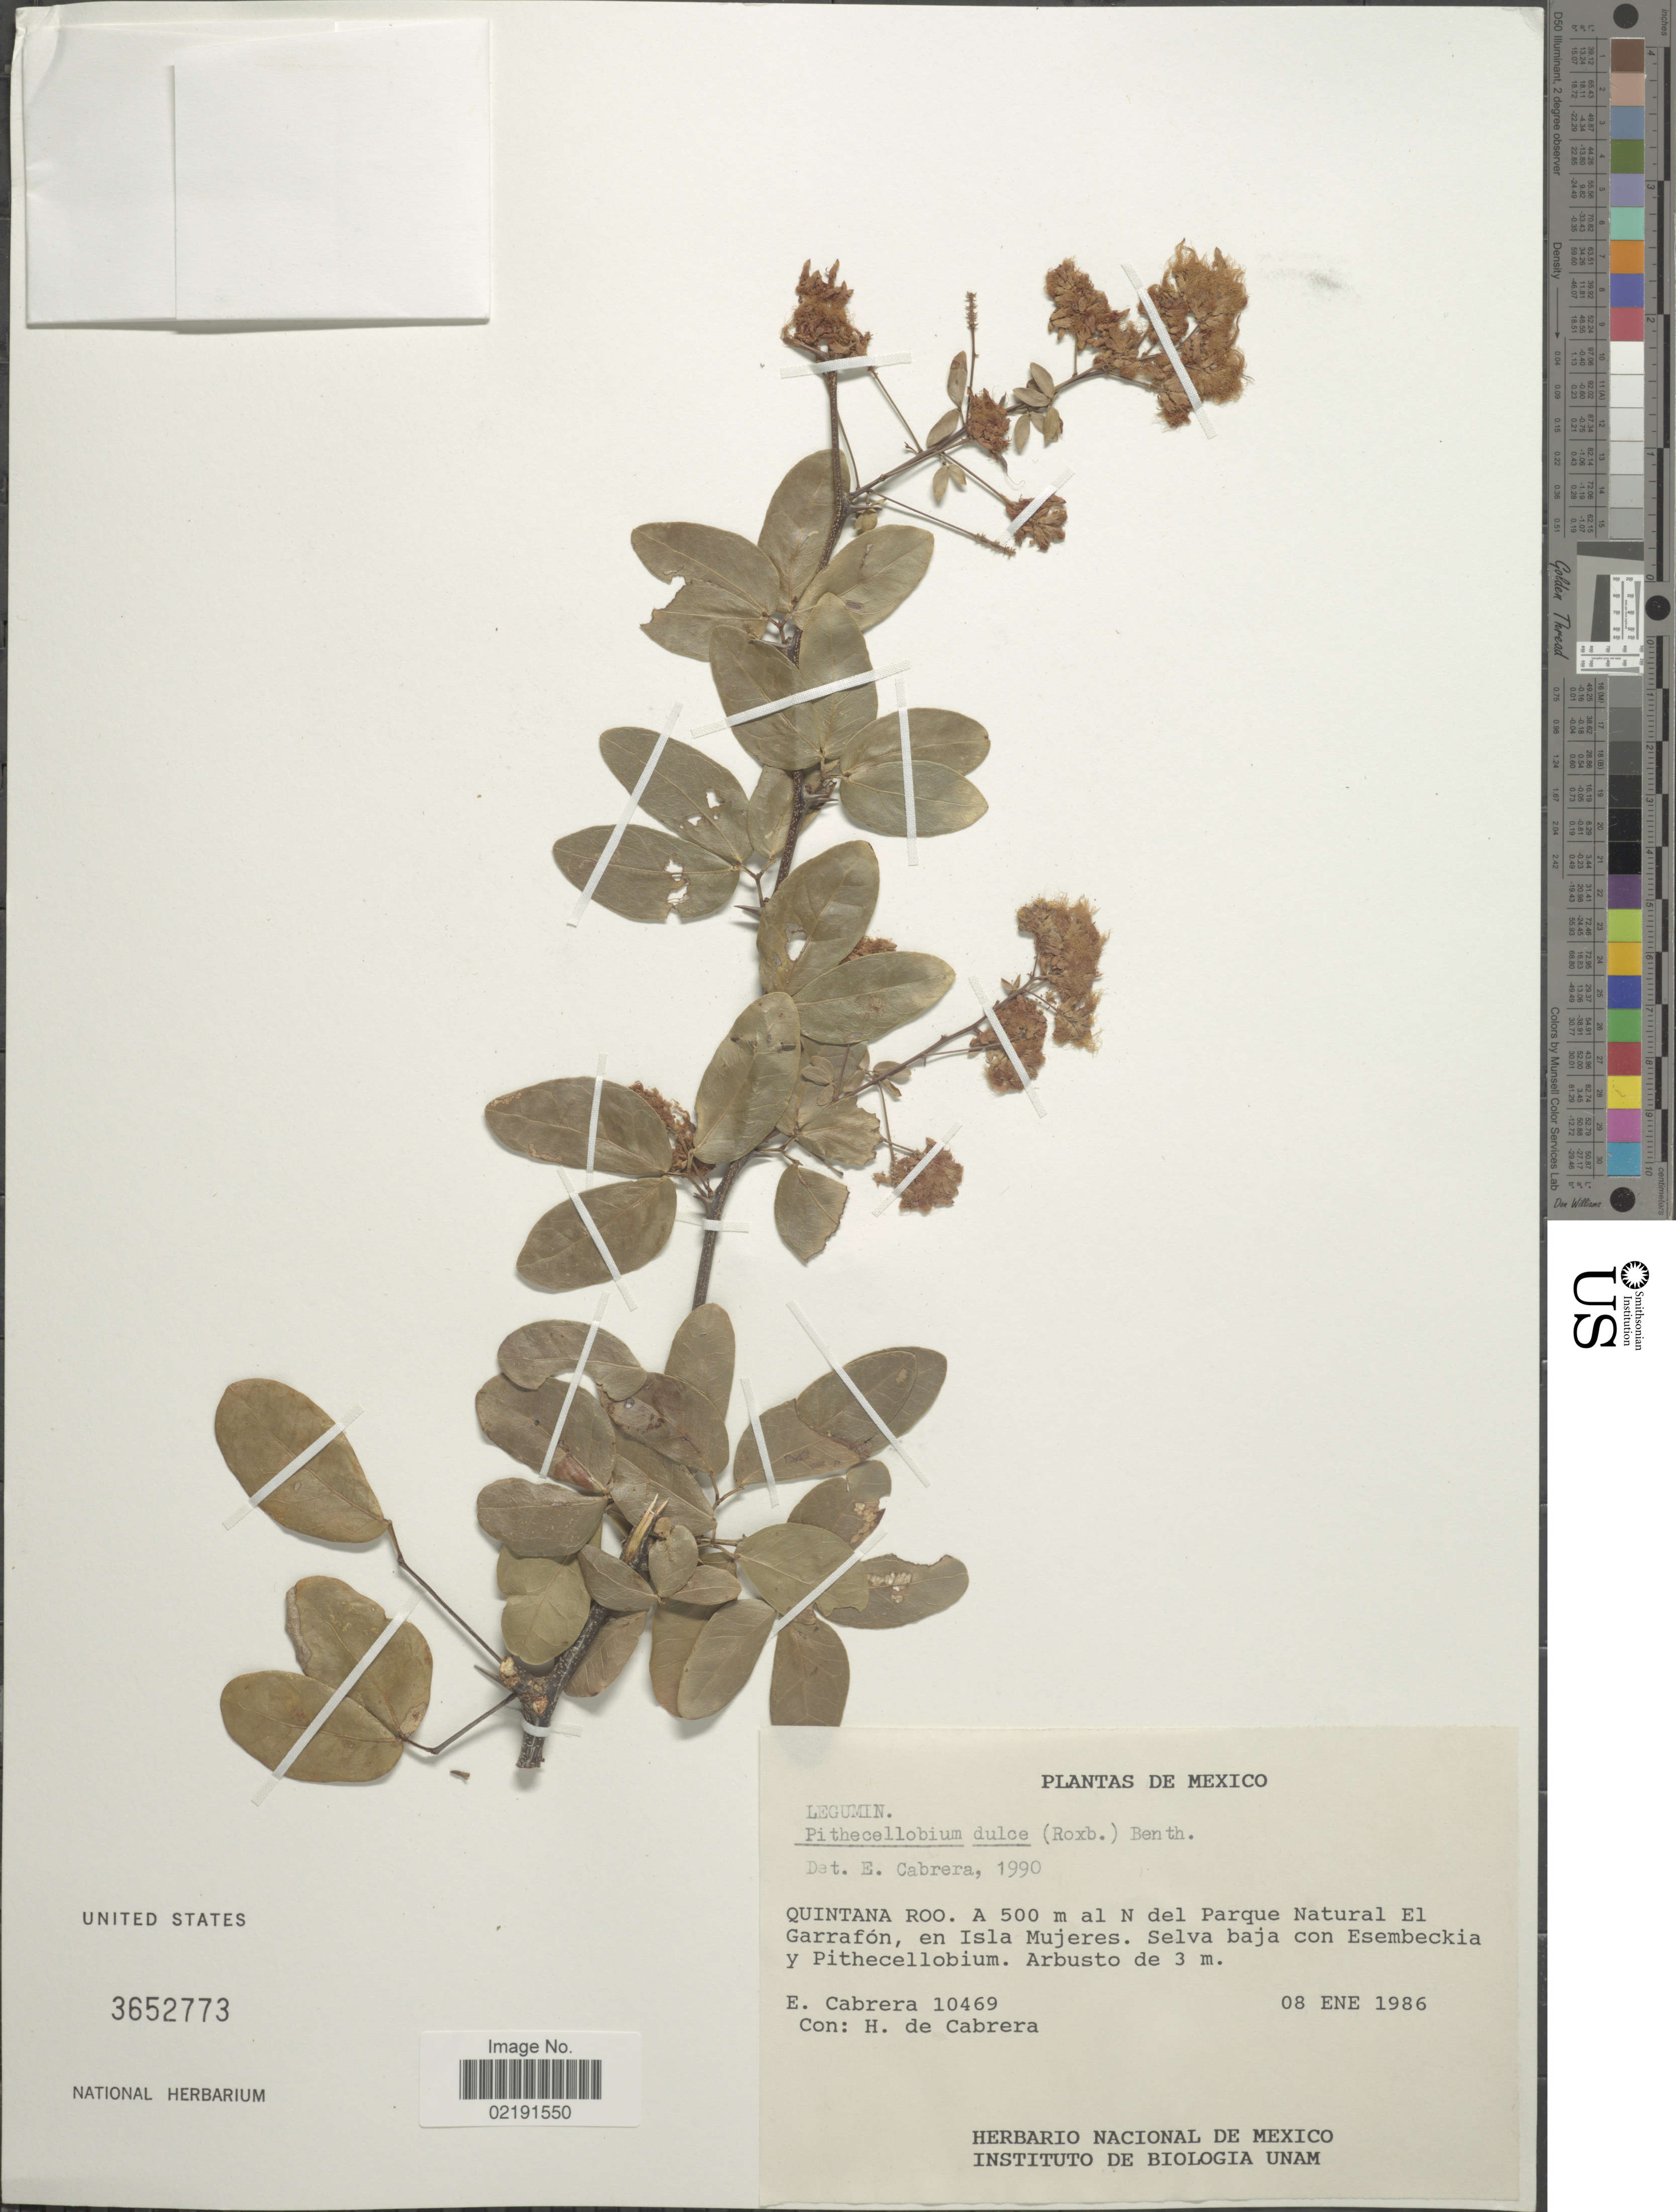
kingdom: Plantae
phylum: Tracheophyta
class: Magnoliopsida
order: Fabales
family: Fabaceae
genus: Pithecellobium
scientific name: Pithecellobium dulce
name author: (Roxb.) Benth.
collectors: E. Cabrera & H. de Cabrera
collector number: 10469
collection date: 1986-01-08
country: Mexico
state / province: Quintana Roo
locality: Quintana Roo. A 500 m al N del Parque Naural El Garrafón, en Isla Mujeres.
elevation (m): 500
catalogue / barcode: US 3652773